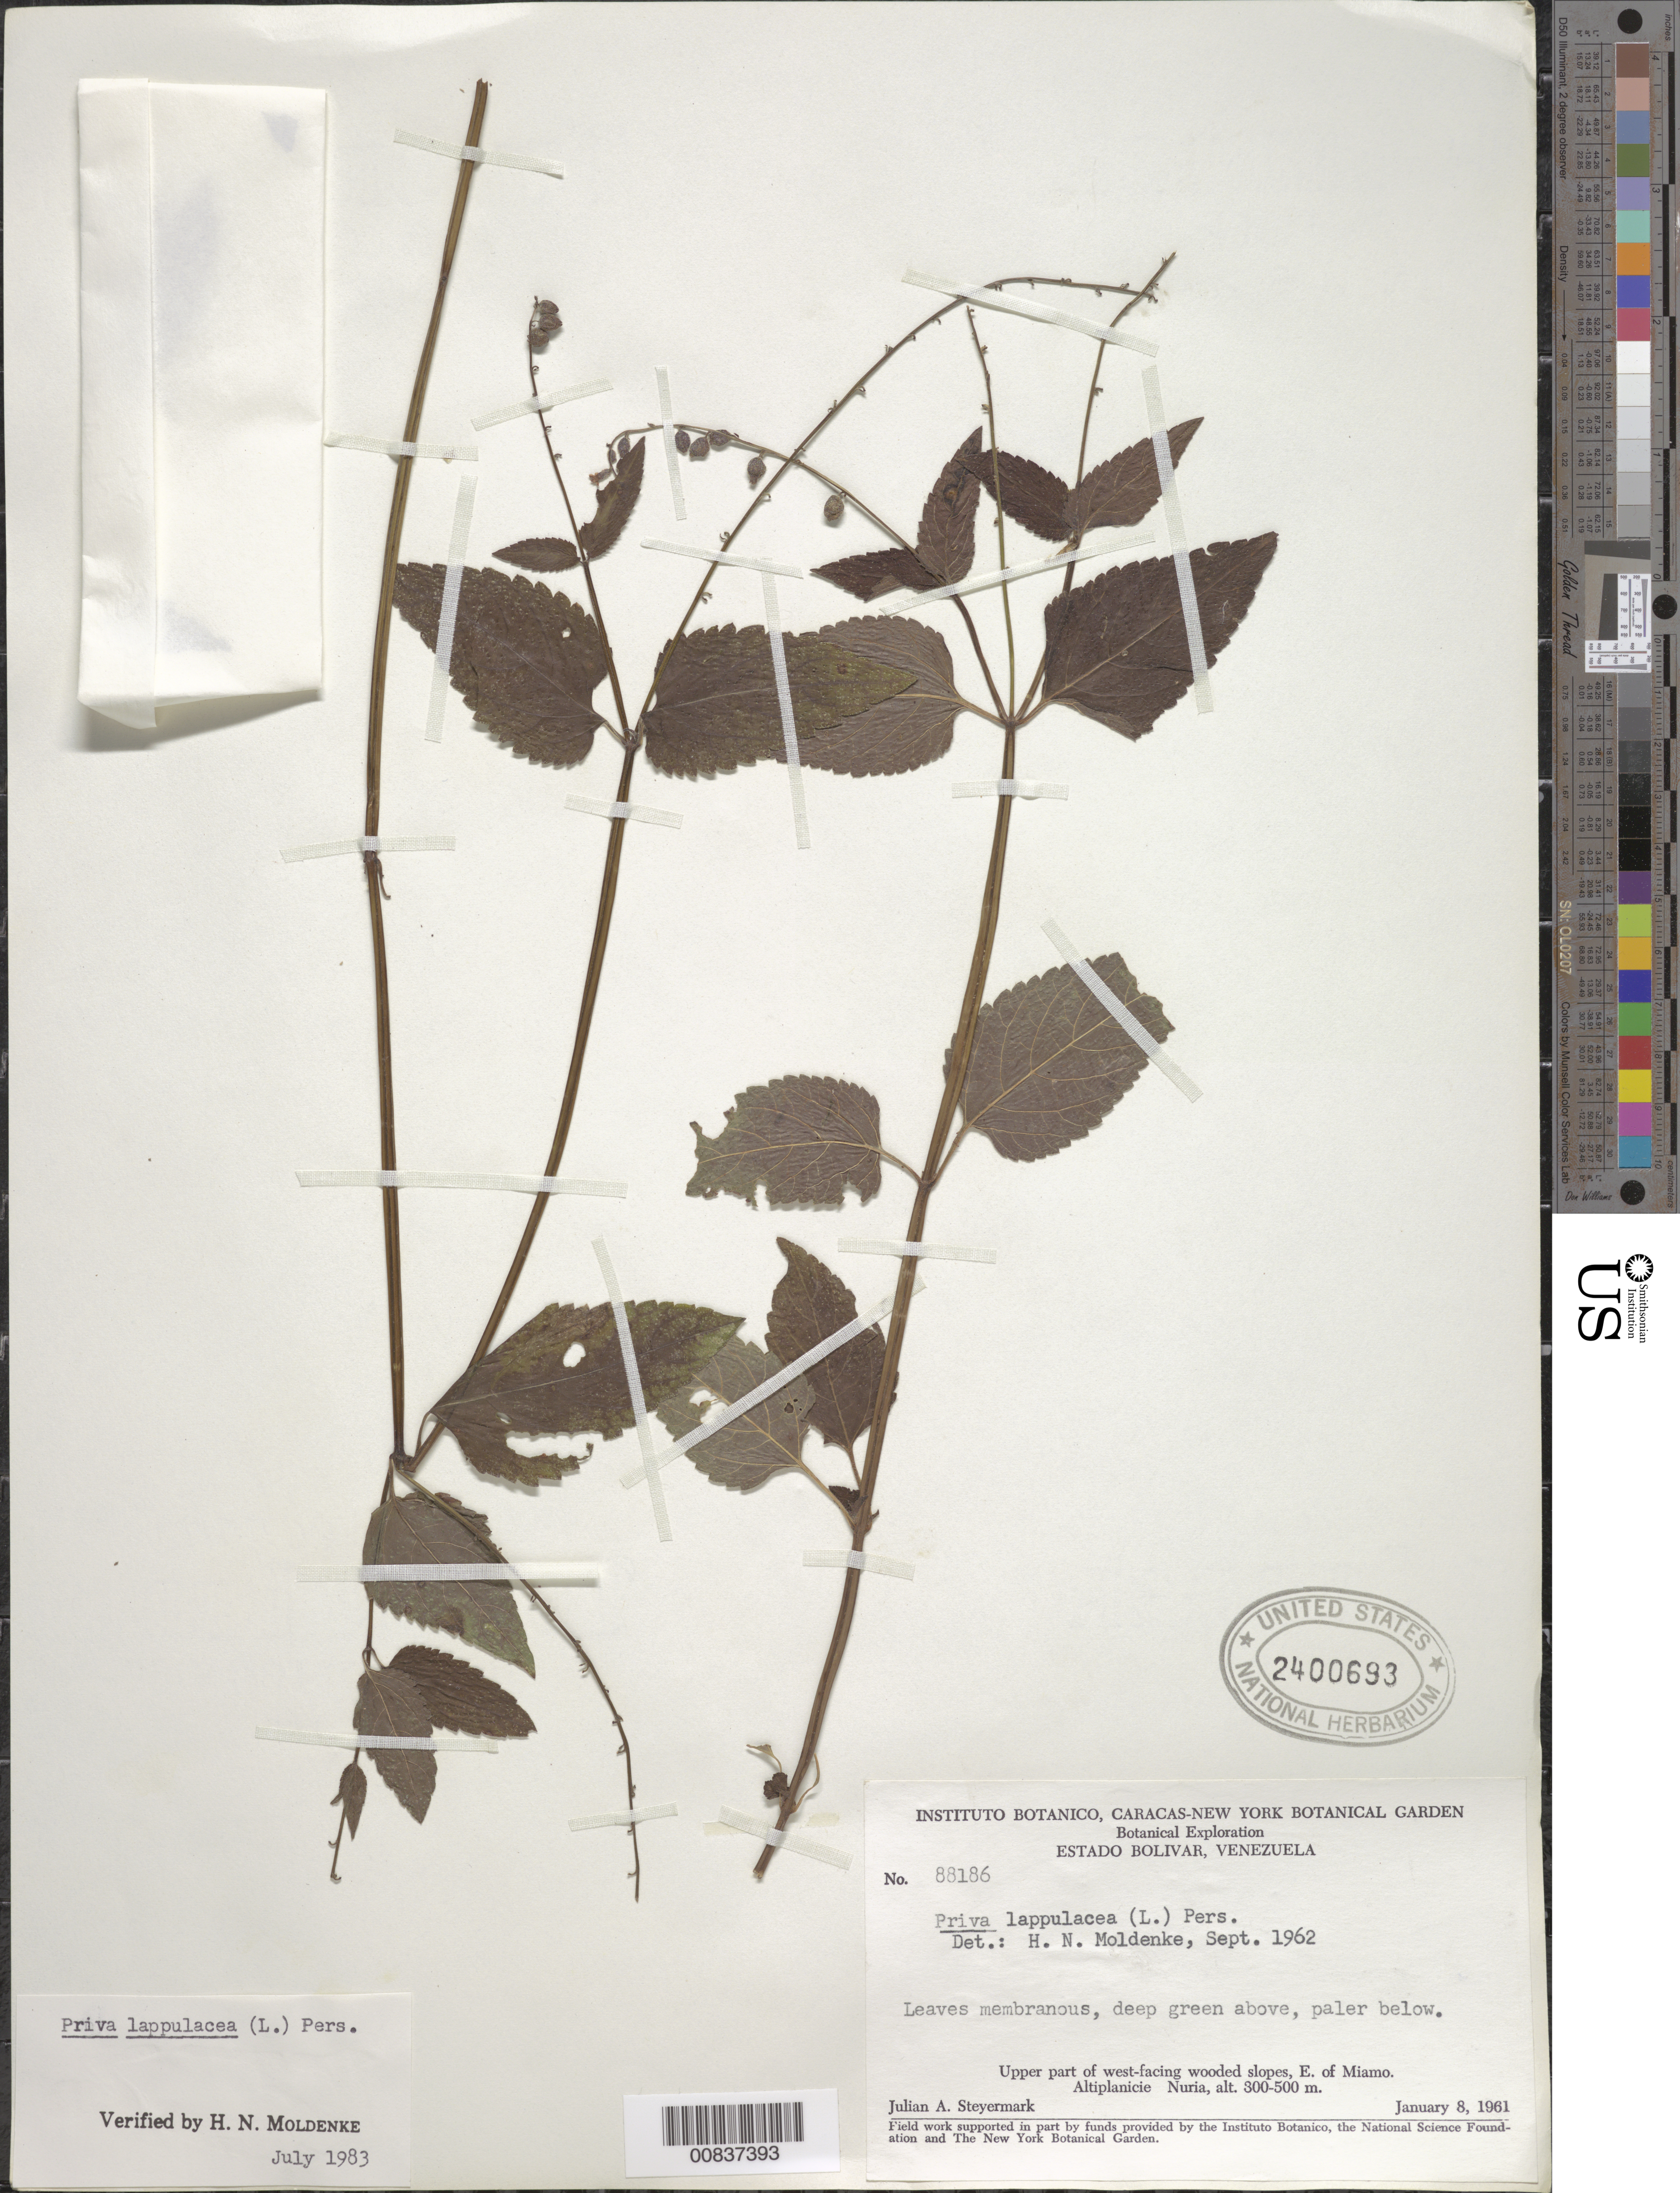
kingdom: Plantae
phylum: Tracheophyta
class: Magnoliopsida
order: Lamiales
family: Verbenaceae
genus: Priva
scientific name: Priva lappulacea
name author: (L.) Pers.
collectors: J. Steyermark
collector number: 88186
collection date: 1961-01-08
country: Venezuela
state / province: Bolivar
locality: Upper part of west-facing wooded slopes, E. of Miamo. Altiplanicie.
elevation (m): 300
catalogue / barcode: US 2400693